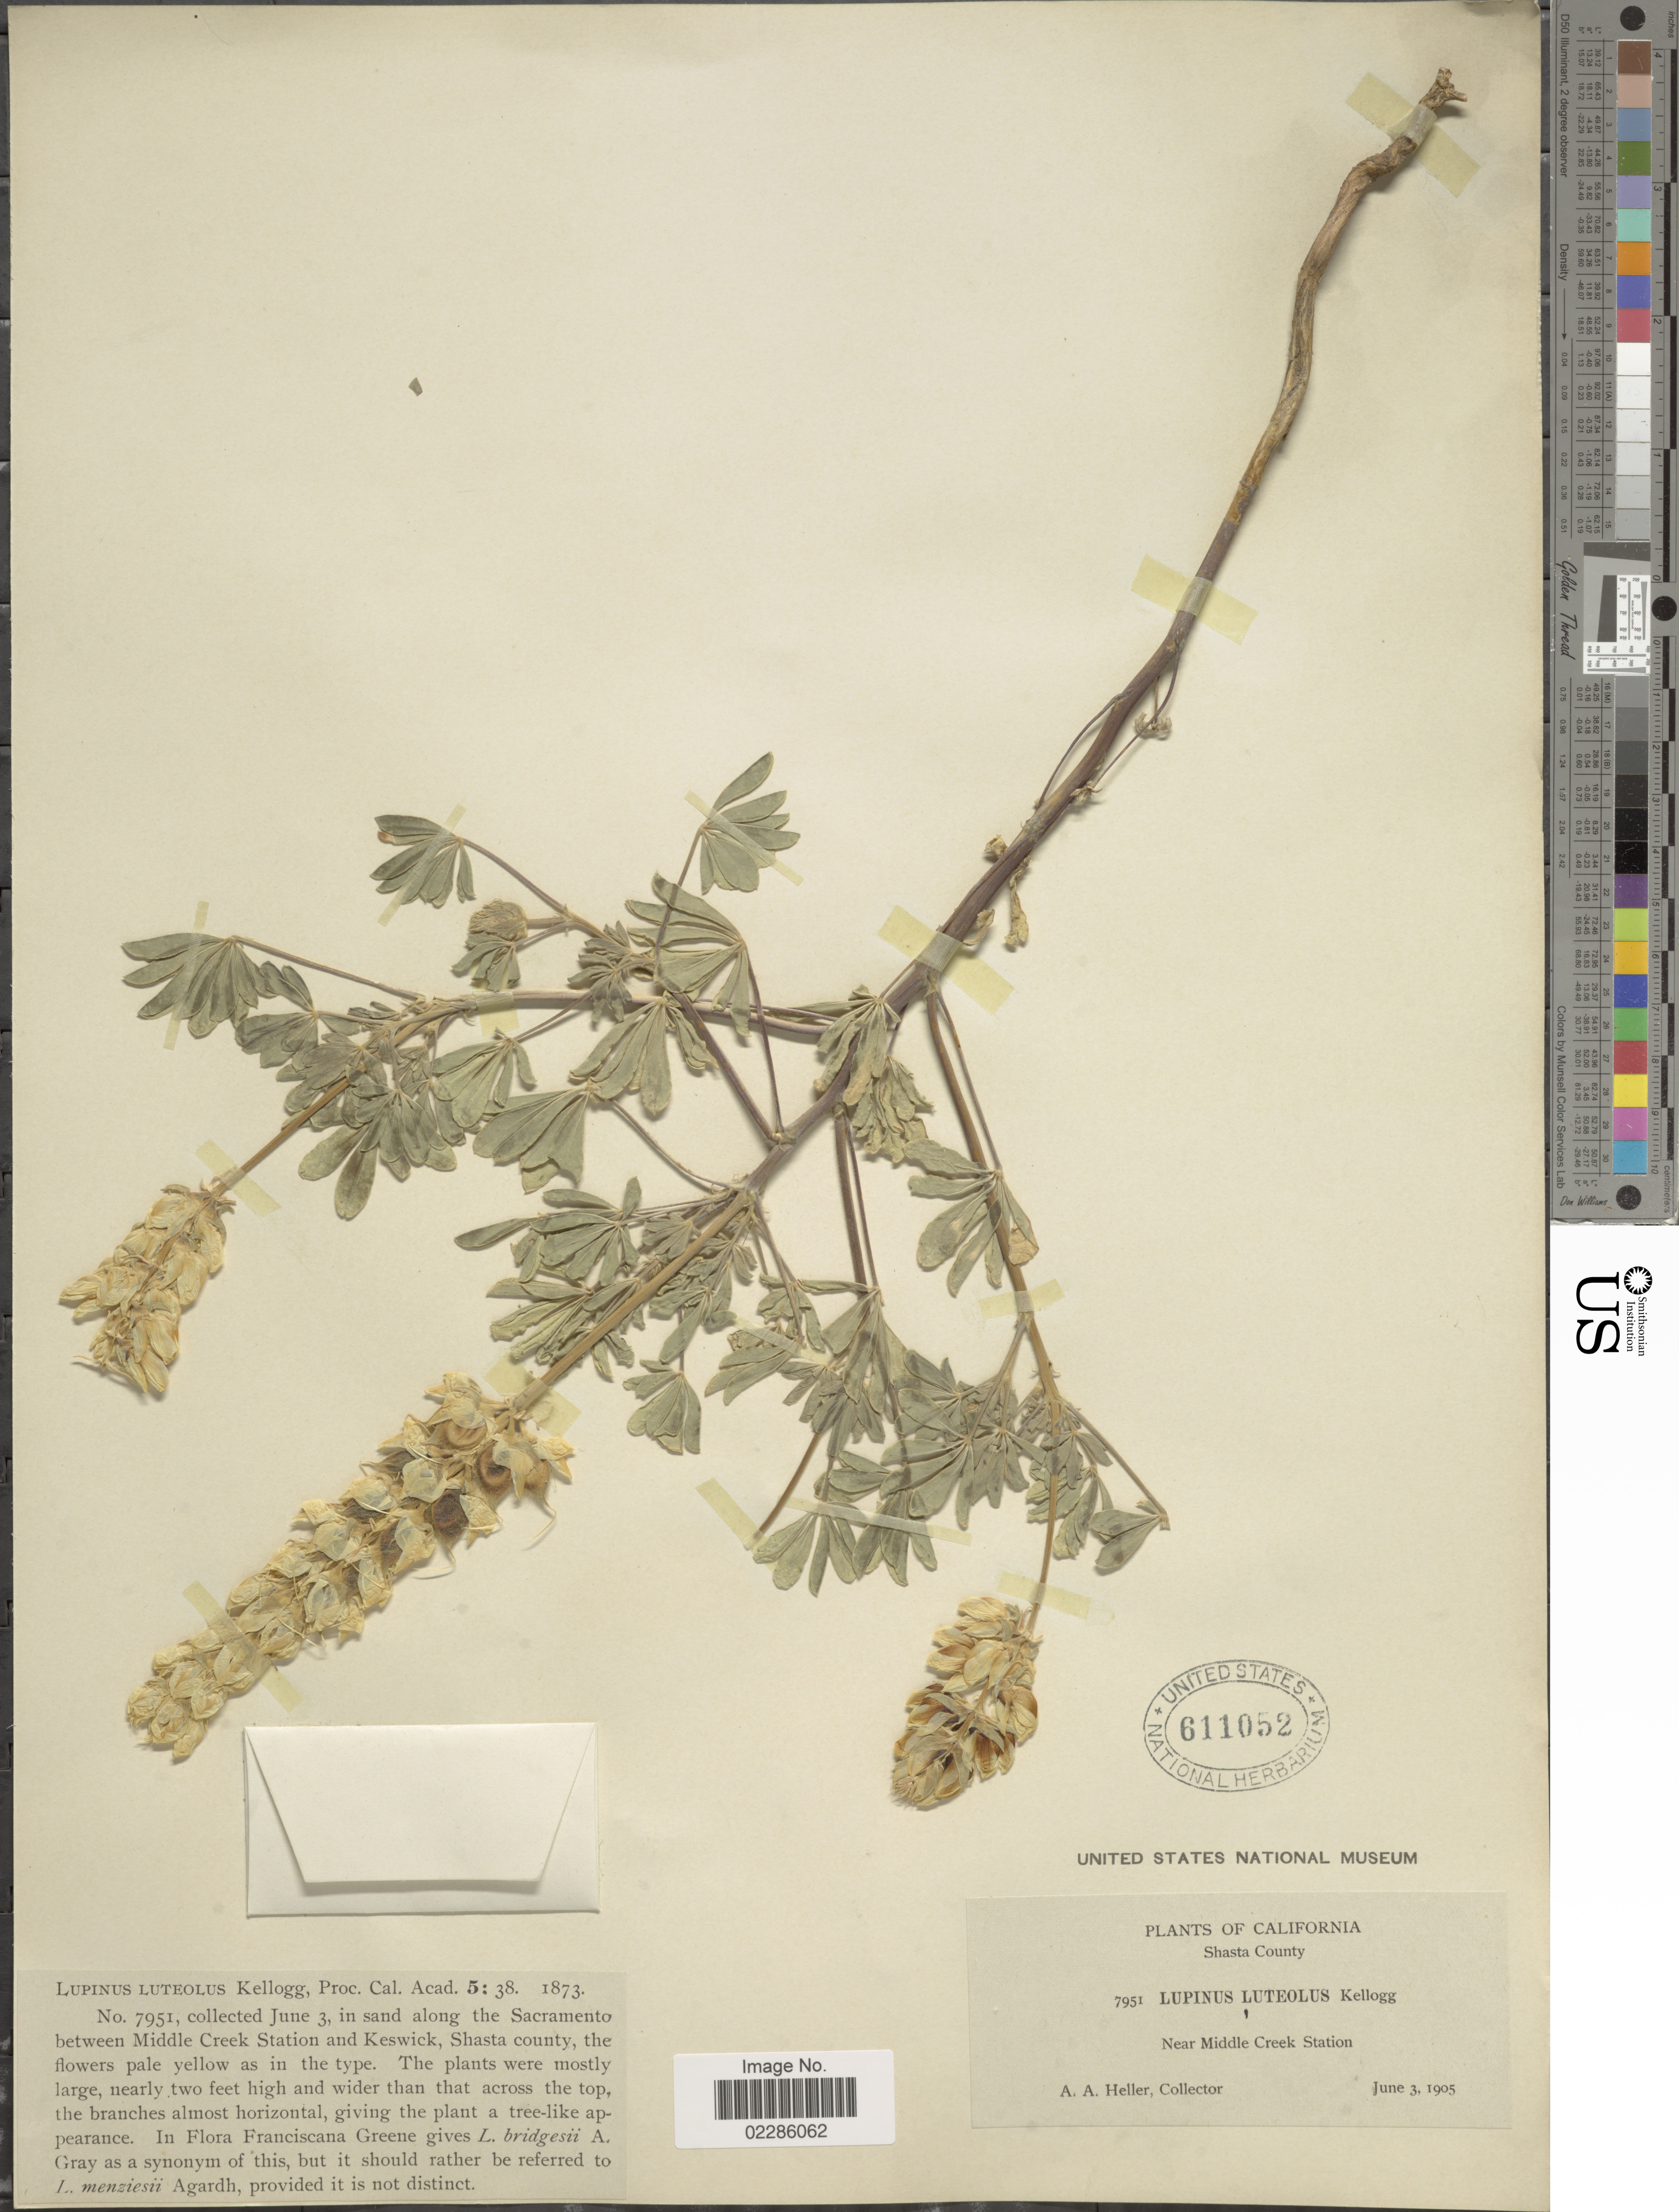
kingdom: Plantae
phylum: Tracheophyta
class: Magnoliopsida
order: Fabales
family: Fabaceae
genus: Lupinus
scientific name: Lupinus luteolus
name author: Kellogg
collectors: A. A. Heller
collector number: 7951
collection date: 1905-06-03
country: United States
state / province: California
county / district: Shasta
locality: Shasta County, Near Middle Creek Station, in sand along he Sacramento between Middle Creek Station and Keswick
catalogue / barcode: US 611052